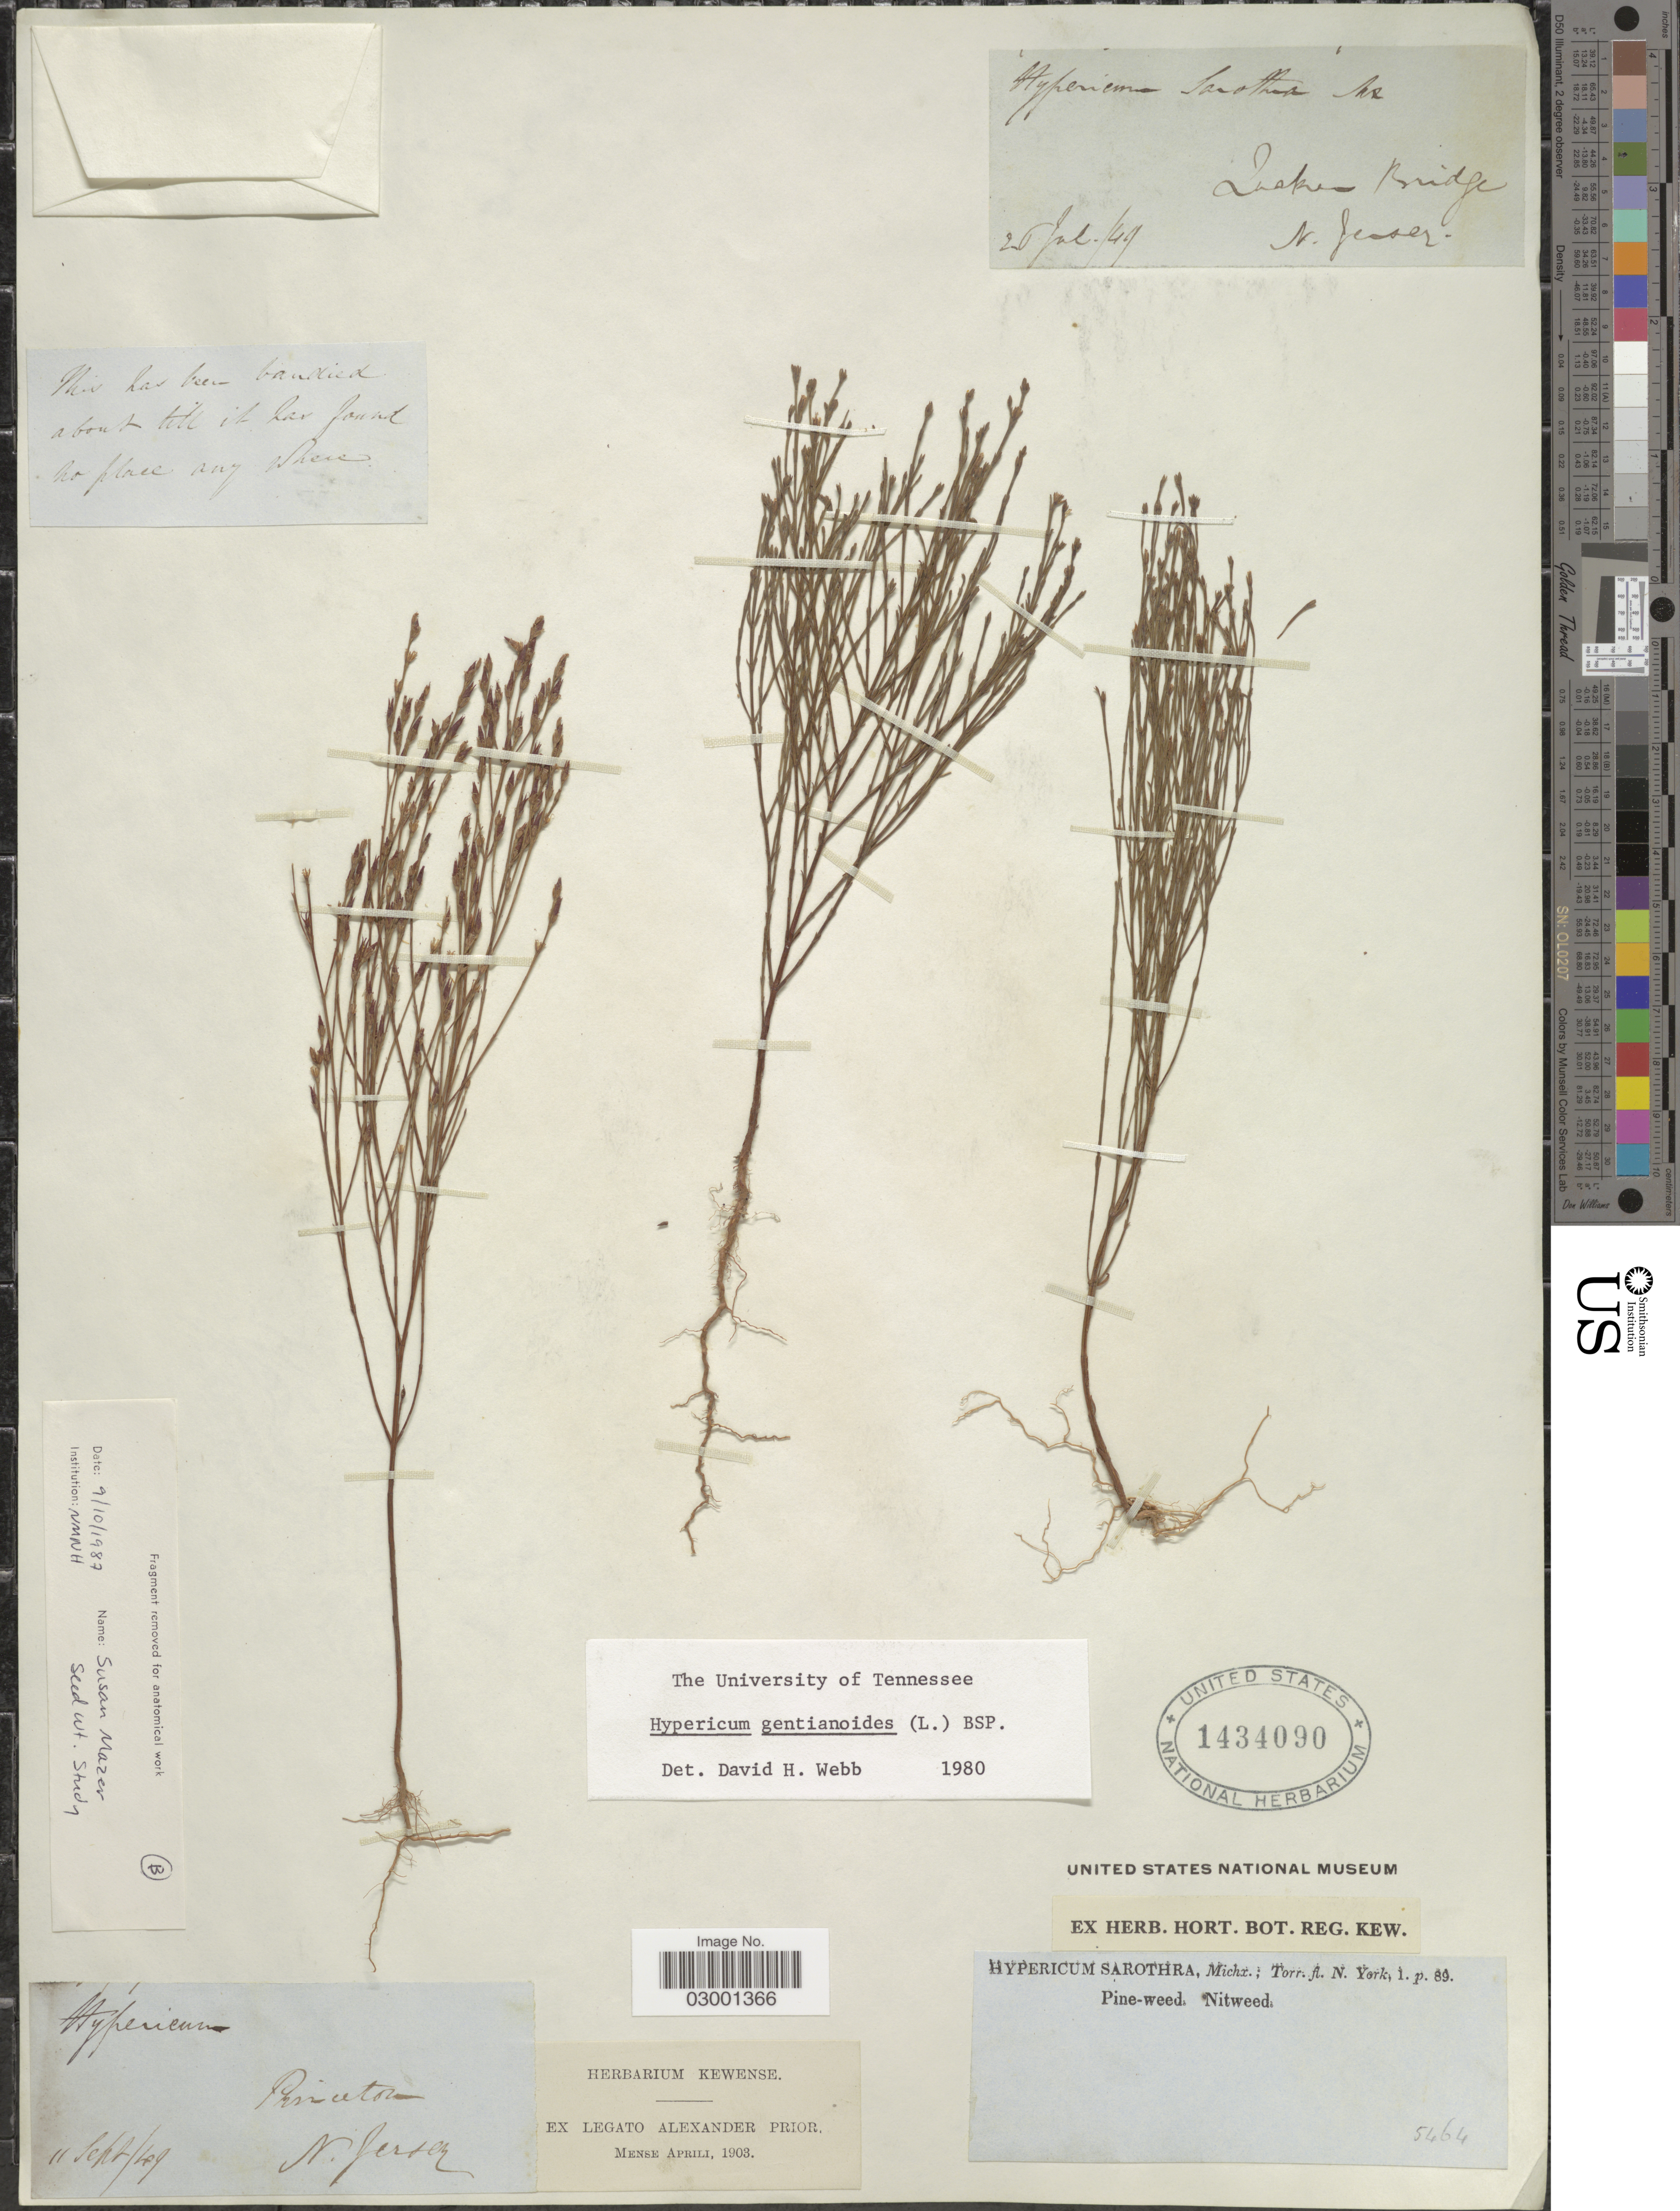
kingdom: Plantae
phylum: Tracheophyta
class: Magnoliopsida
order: Malpighiales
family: Hypericaceae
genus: Hypericum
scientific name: Hypericum gentianoides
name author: (L.) Britton, Stearns & Poggenb.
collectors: ex herb. Hort. Reg. Kew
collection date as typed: Transcribed d/m/y: 26/7/49 to 11/9/49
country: United States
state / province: New Jersey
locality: Princetown. Lake Bridge.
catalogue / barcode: US 1434090